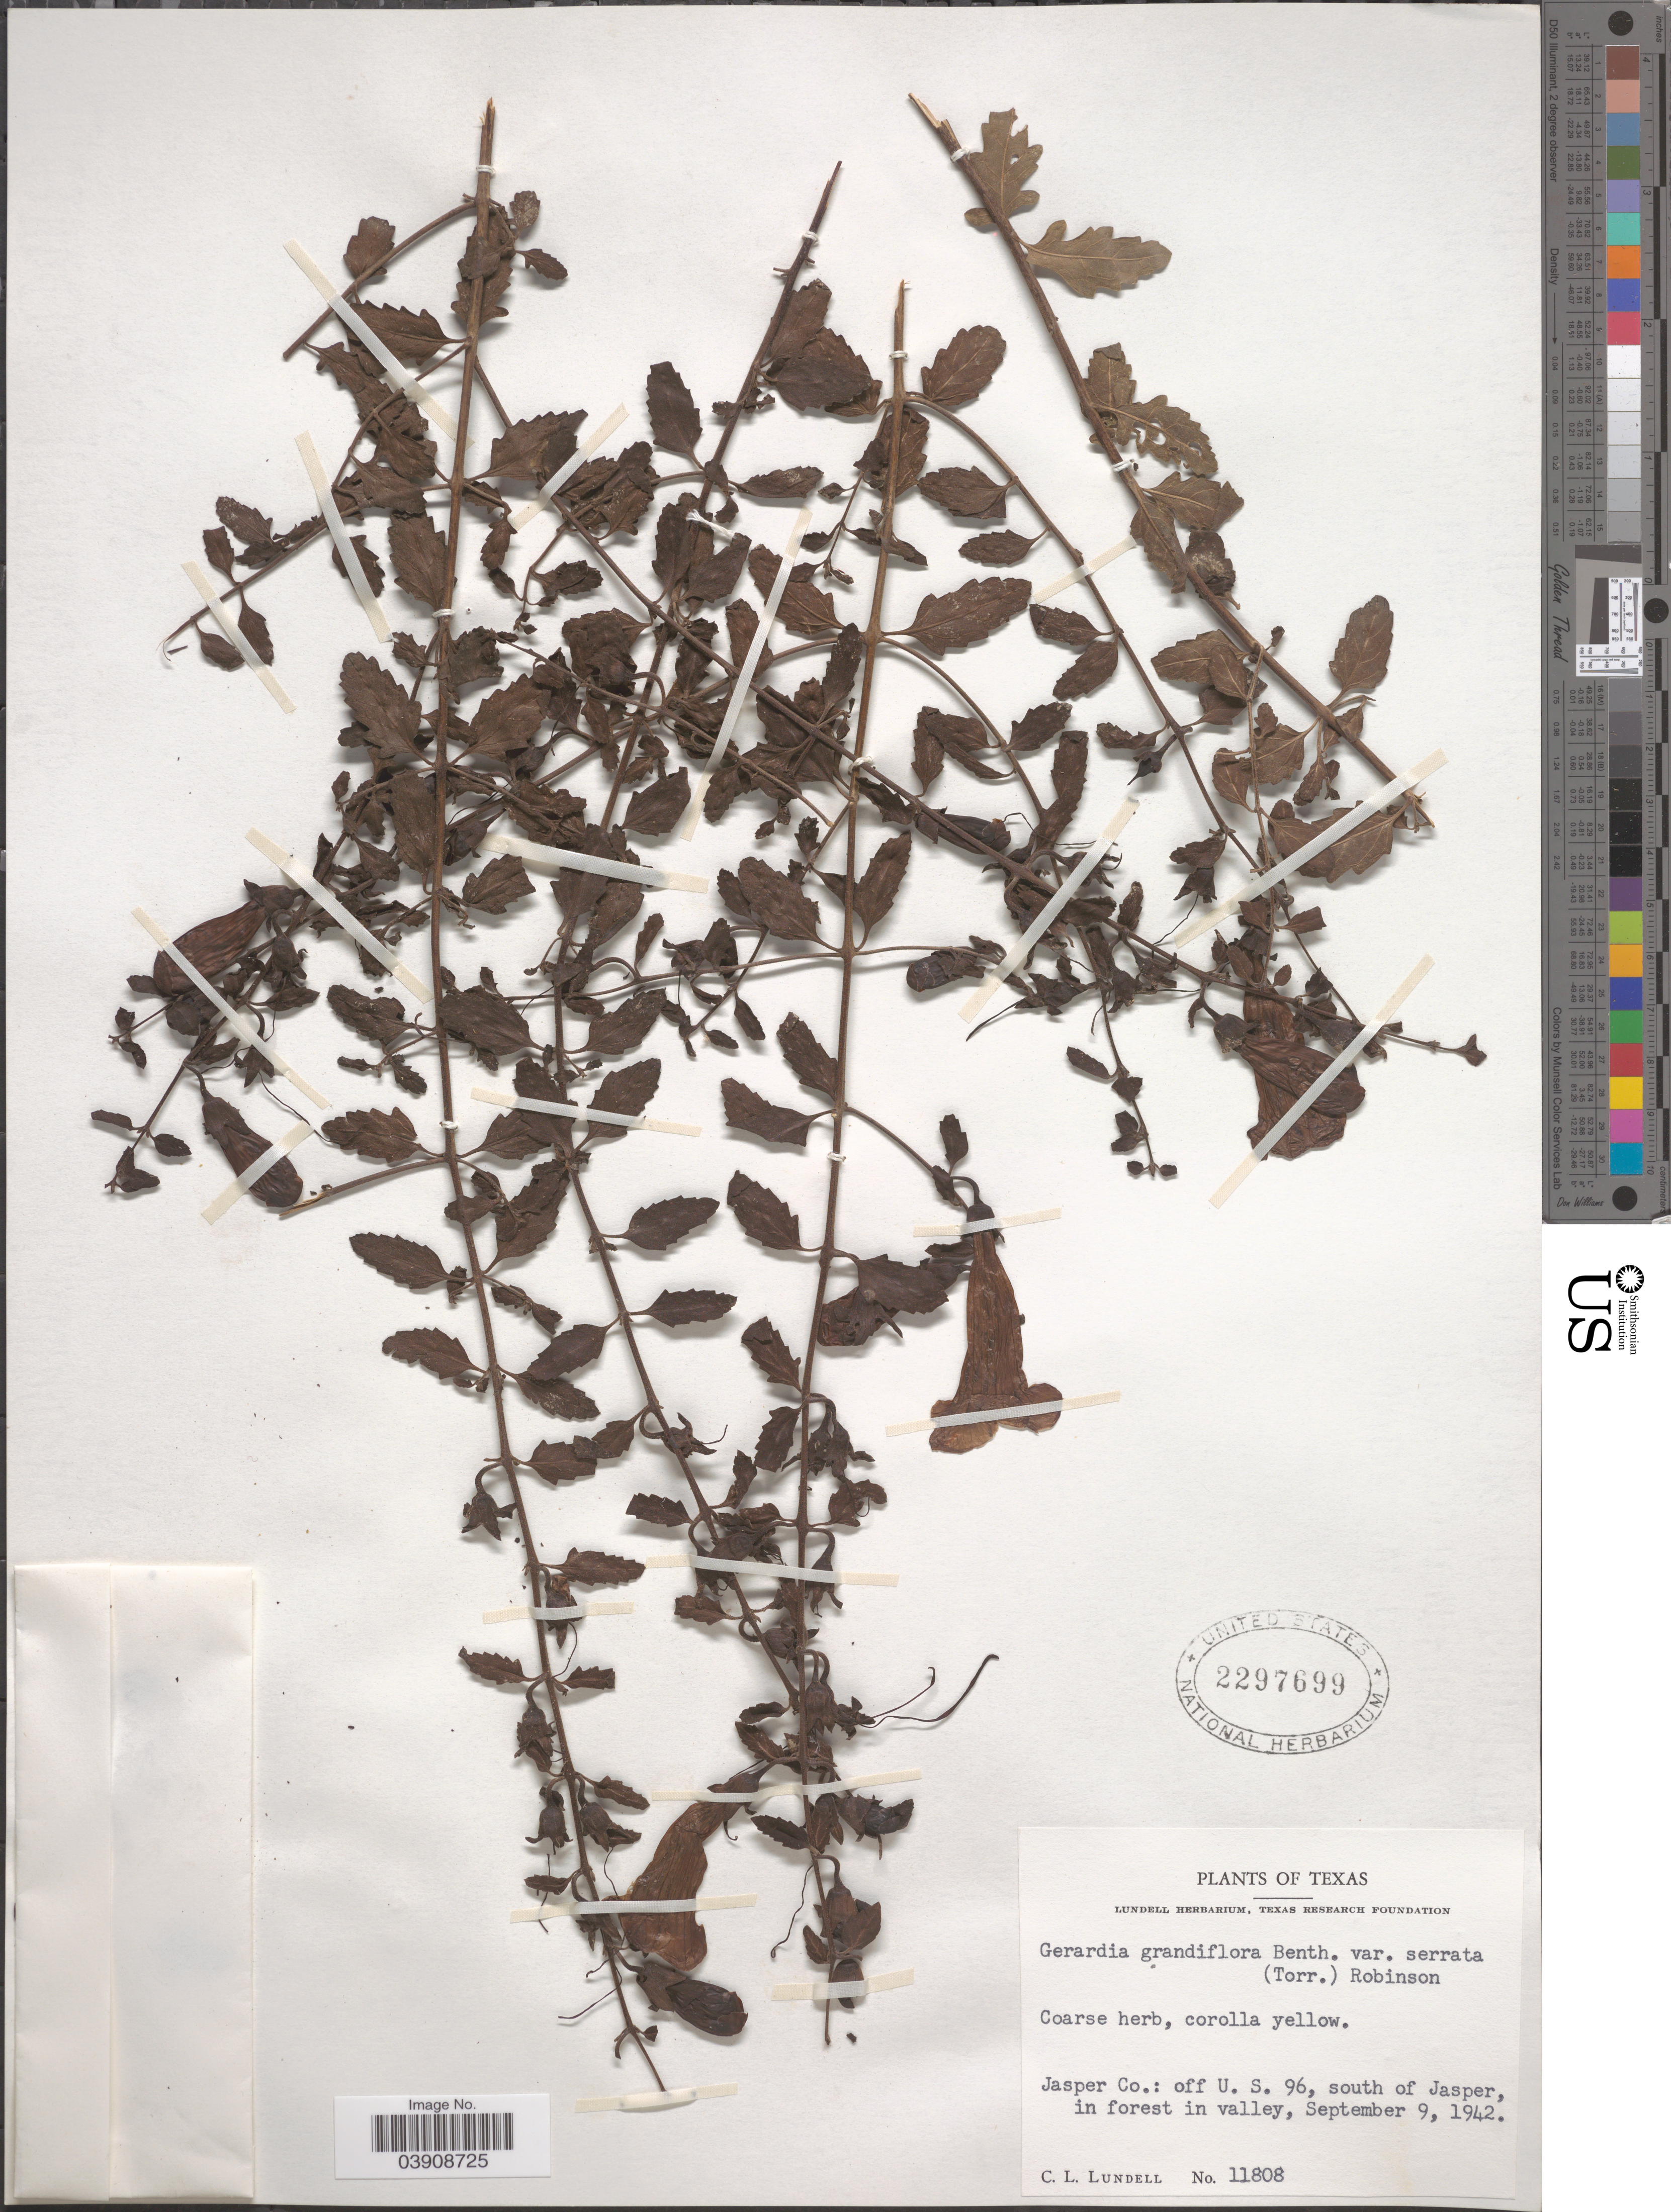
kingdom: Plantae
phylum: Tracheophyta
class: Magnoliopsida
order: Lamiales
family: Orobanchaceae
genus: Agalinis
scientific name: Agalinis sp.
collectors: C. L. Lundell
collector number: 11808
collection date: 1942-09-09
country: United States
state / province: Texas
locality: Jasper Co.: off U. S. 96, south of Jasper, in forest in valley.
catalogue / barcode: US 2297699